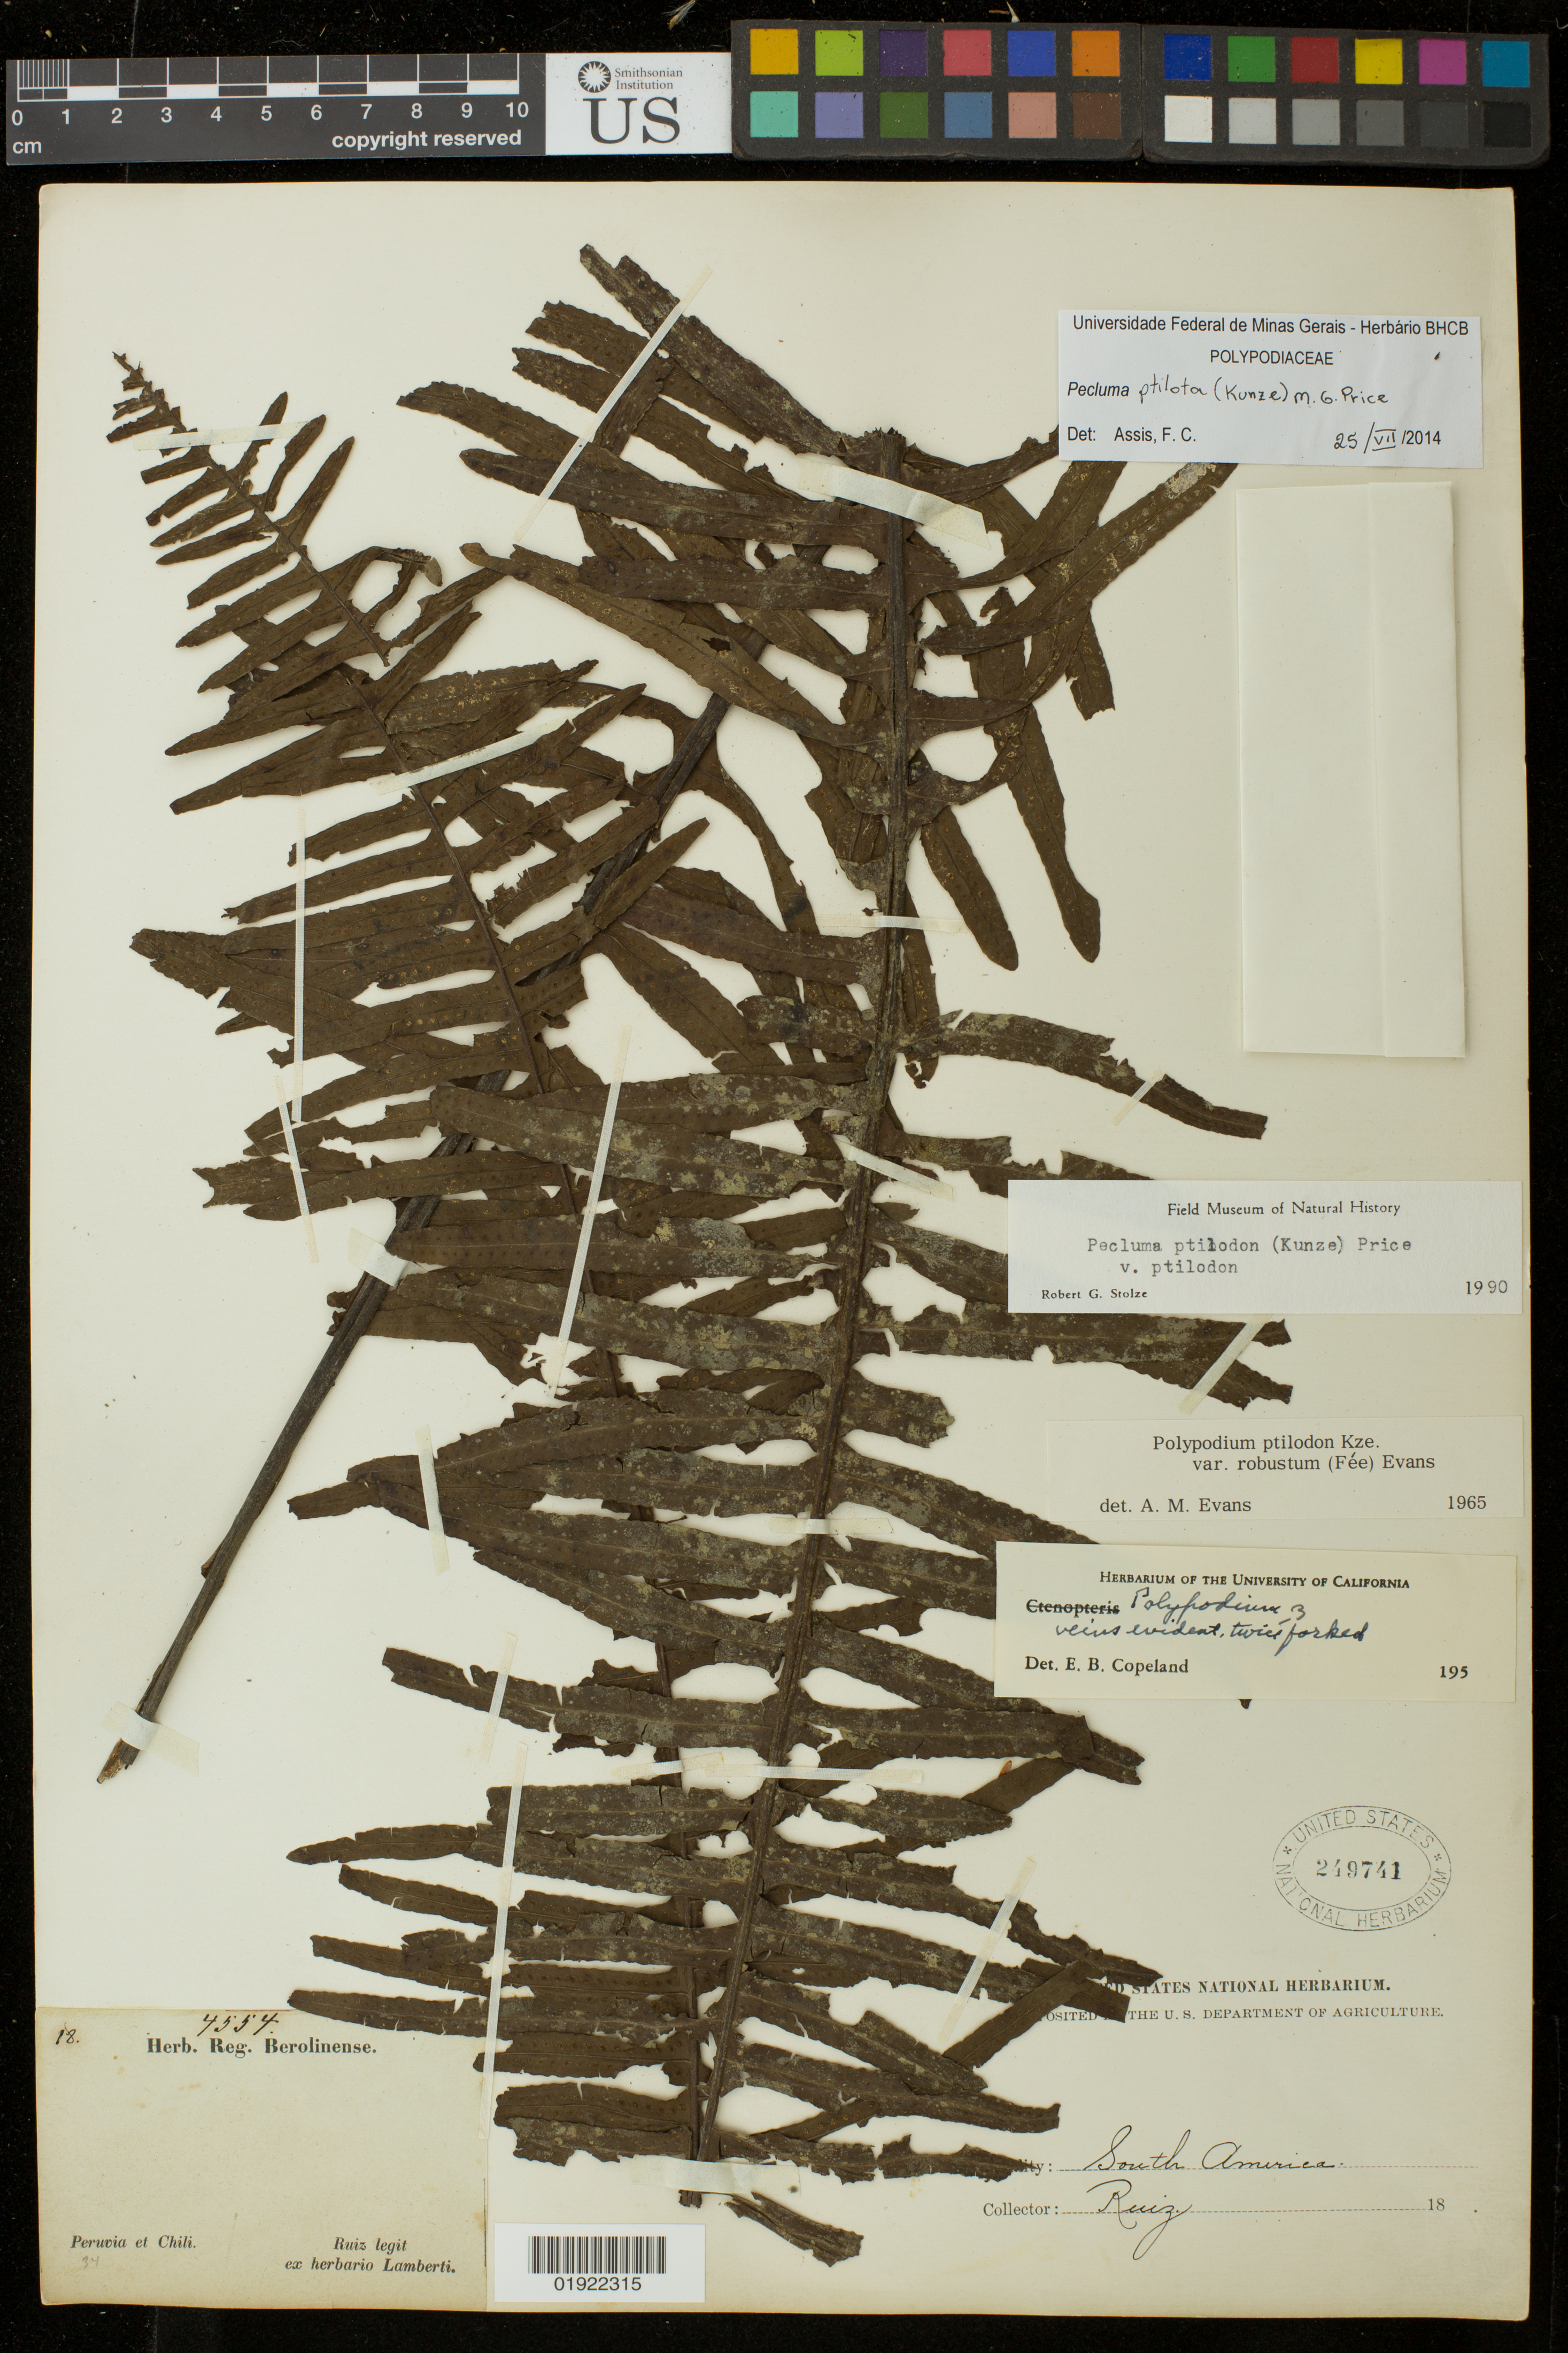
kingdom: Plantae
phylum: Tracheophyta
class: Polypodiopsida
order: Polypodiales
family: Polypodiaceae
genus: Pecluma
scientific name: Pecluma ptilodos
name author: (Kunze) Price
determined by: Assis, F. C.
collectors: Ruiz, --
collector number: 4554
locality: Peruvia et Chili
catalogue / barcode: US 249741